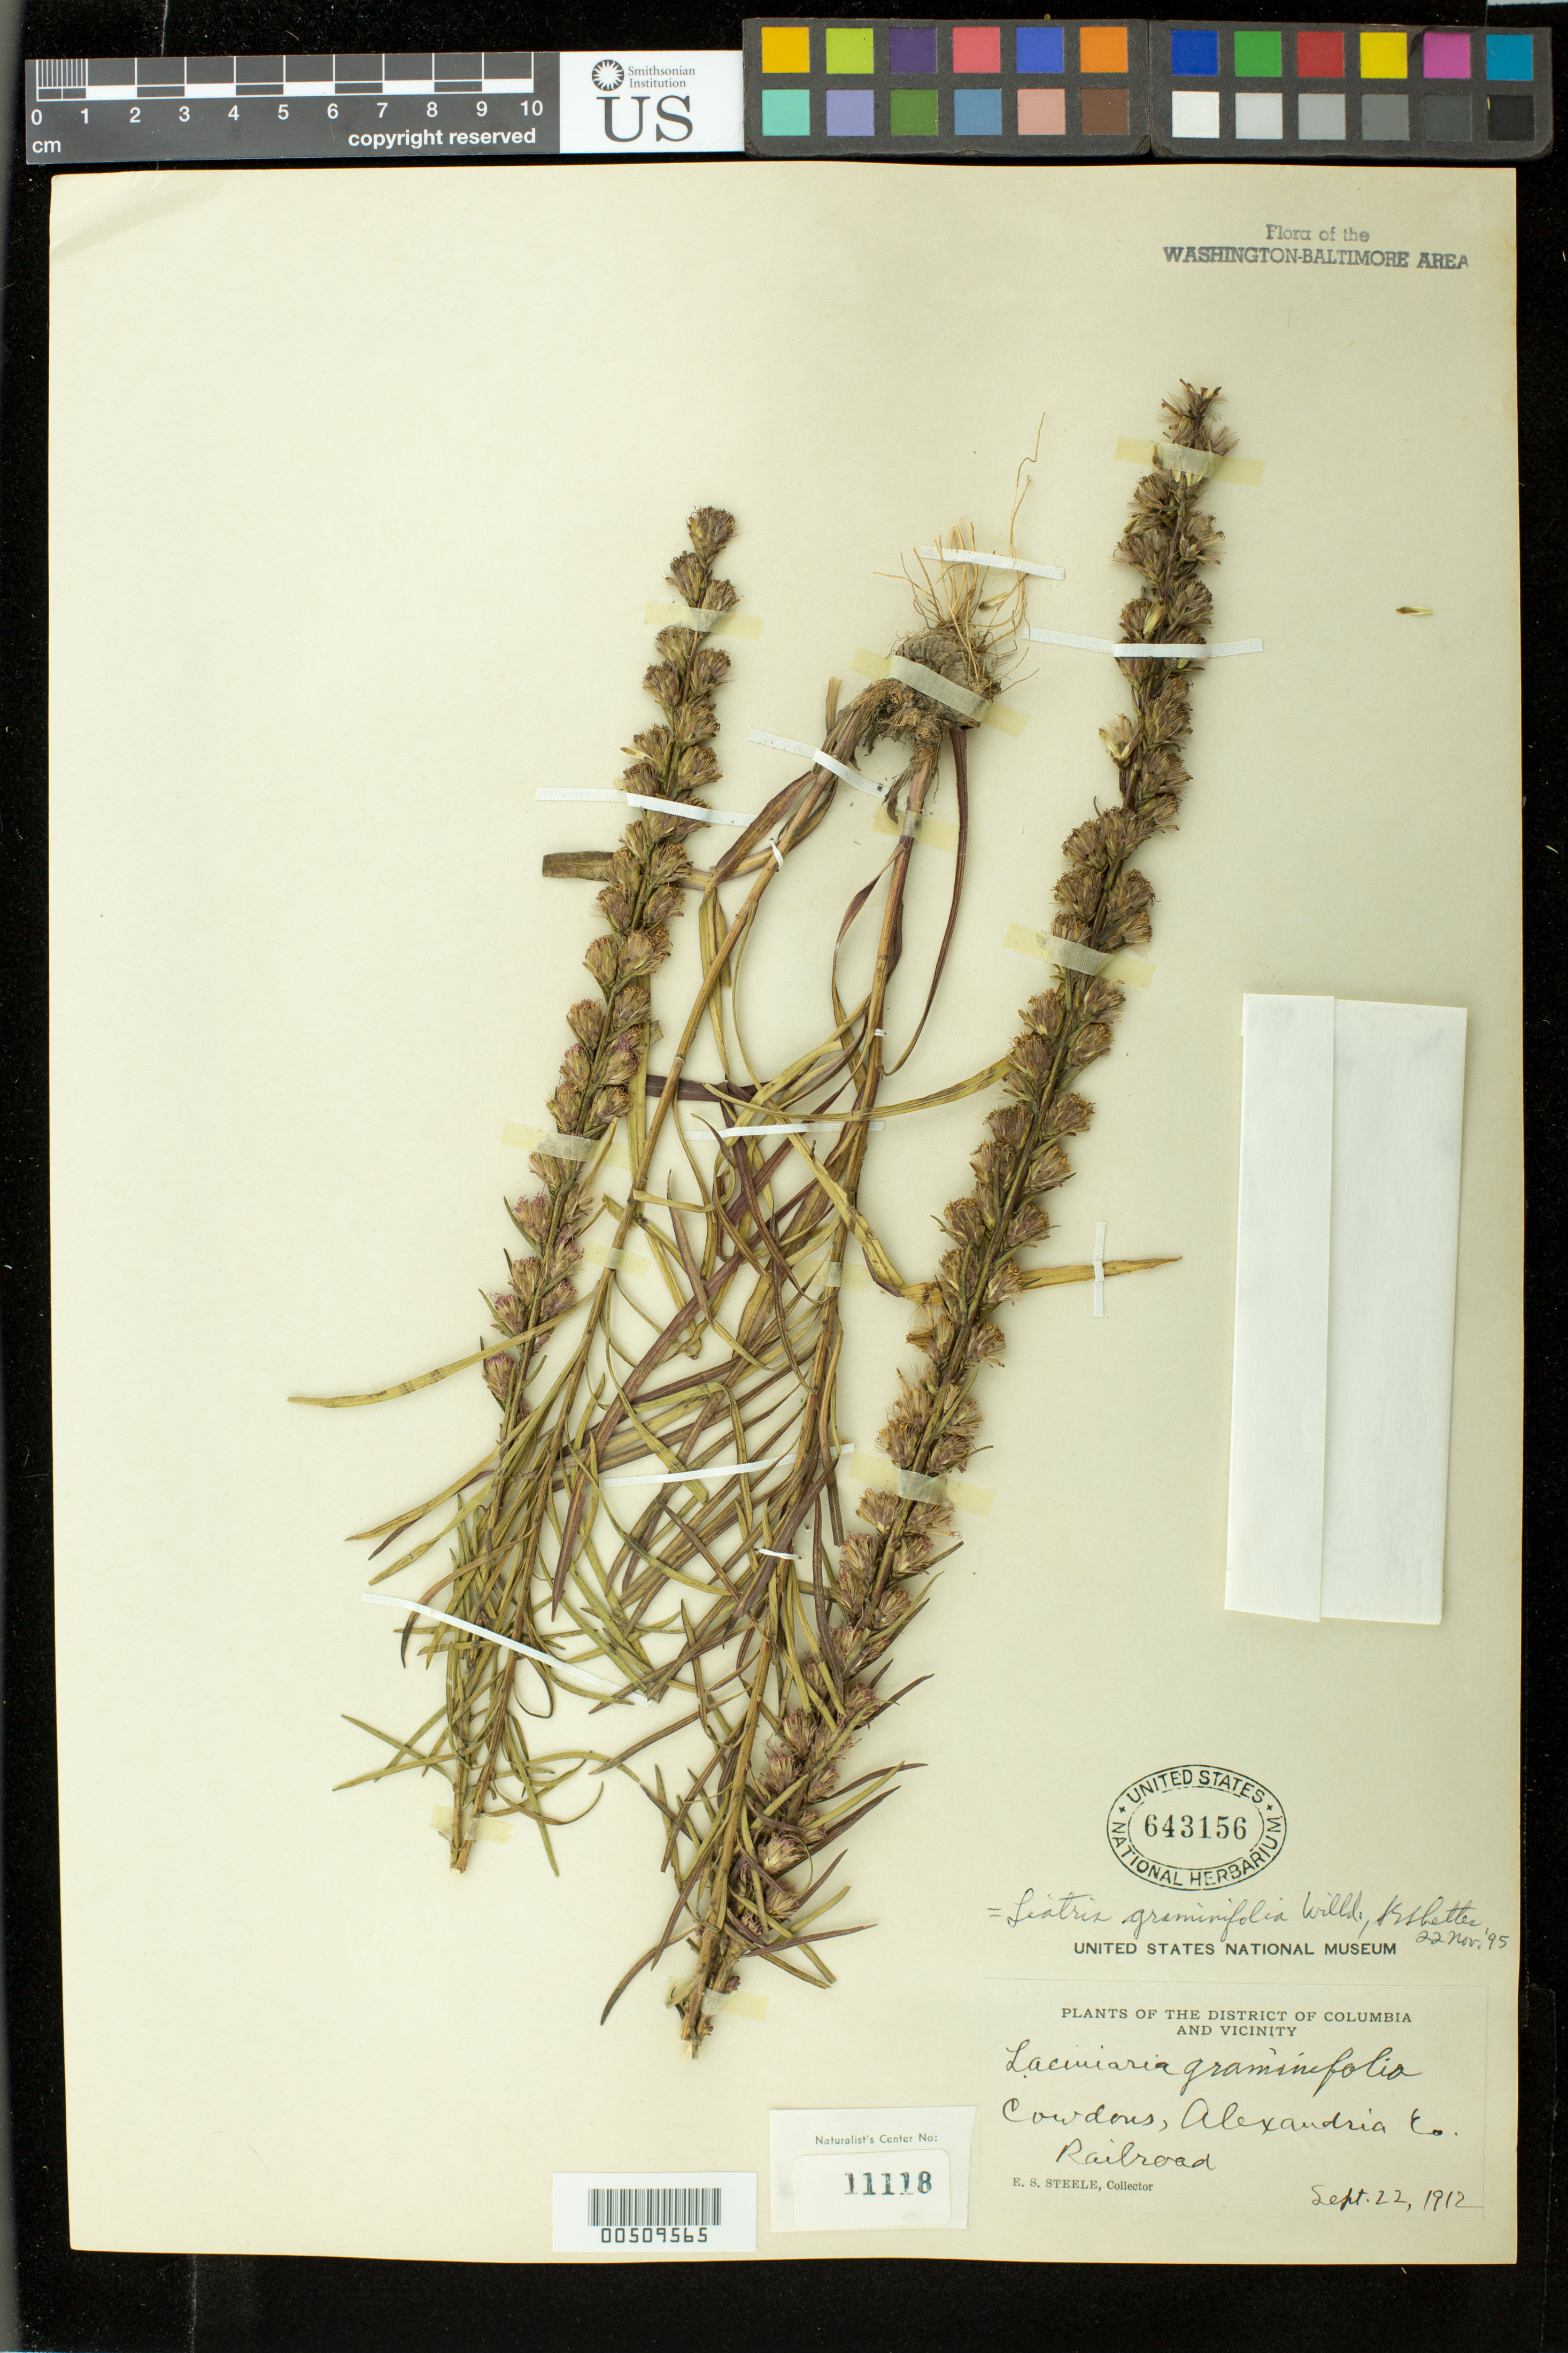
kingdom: Plantae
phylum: Tracheophyta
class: Magnoliopsida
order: Asterales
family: Asteraceae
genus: Liatris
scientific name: Liatris graminifolia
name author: Willd.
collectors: E. Steele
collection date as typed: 22 Sep 1912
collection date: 1912-09-22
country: United States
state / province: Virginia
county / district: City of Alexandria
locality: Alexandria, Cowdens, Railroad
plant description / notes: Specimens returned from Naturalist Center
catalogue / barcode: US 643156